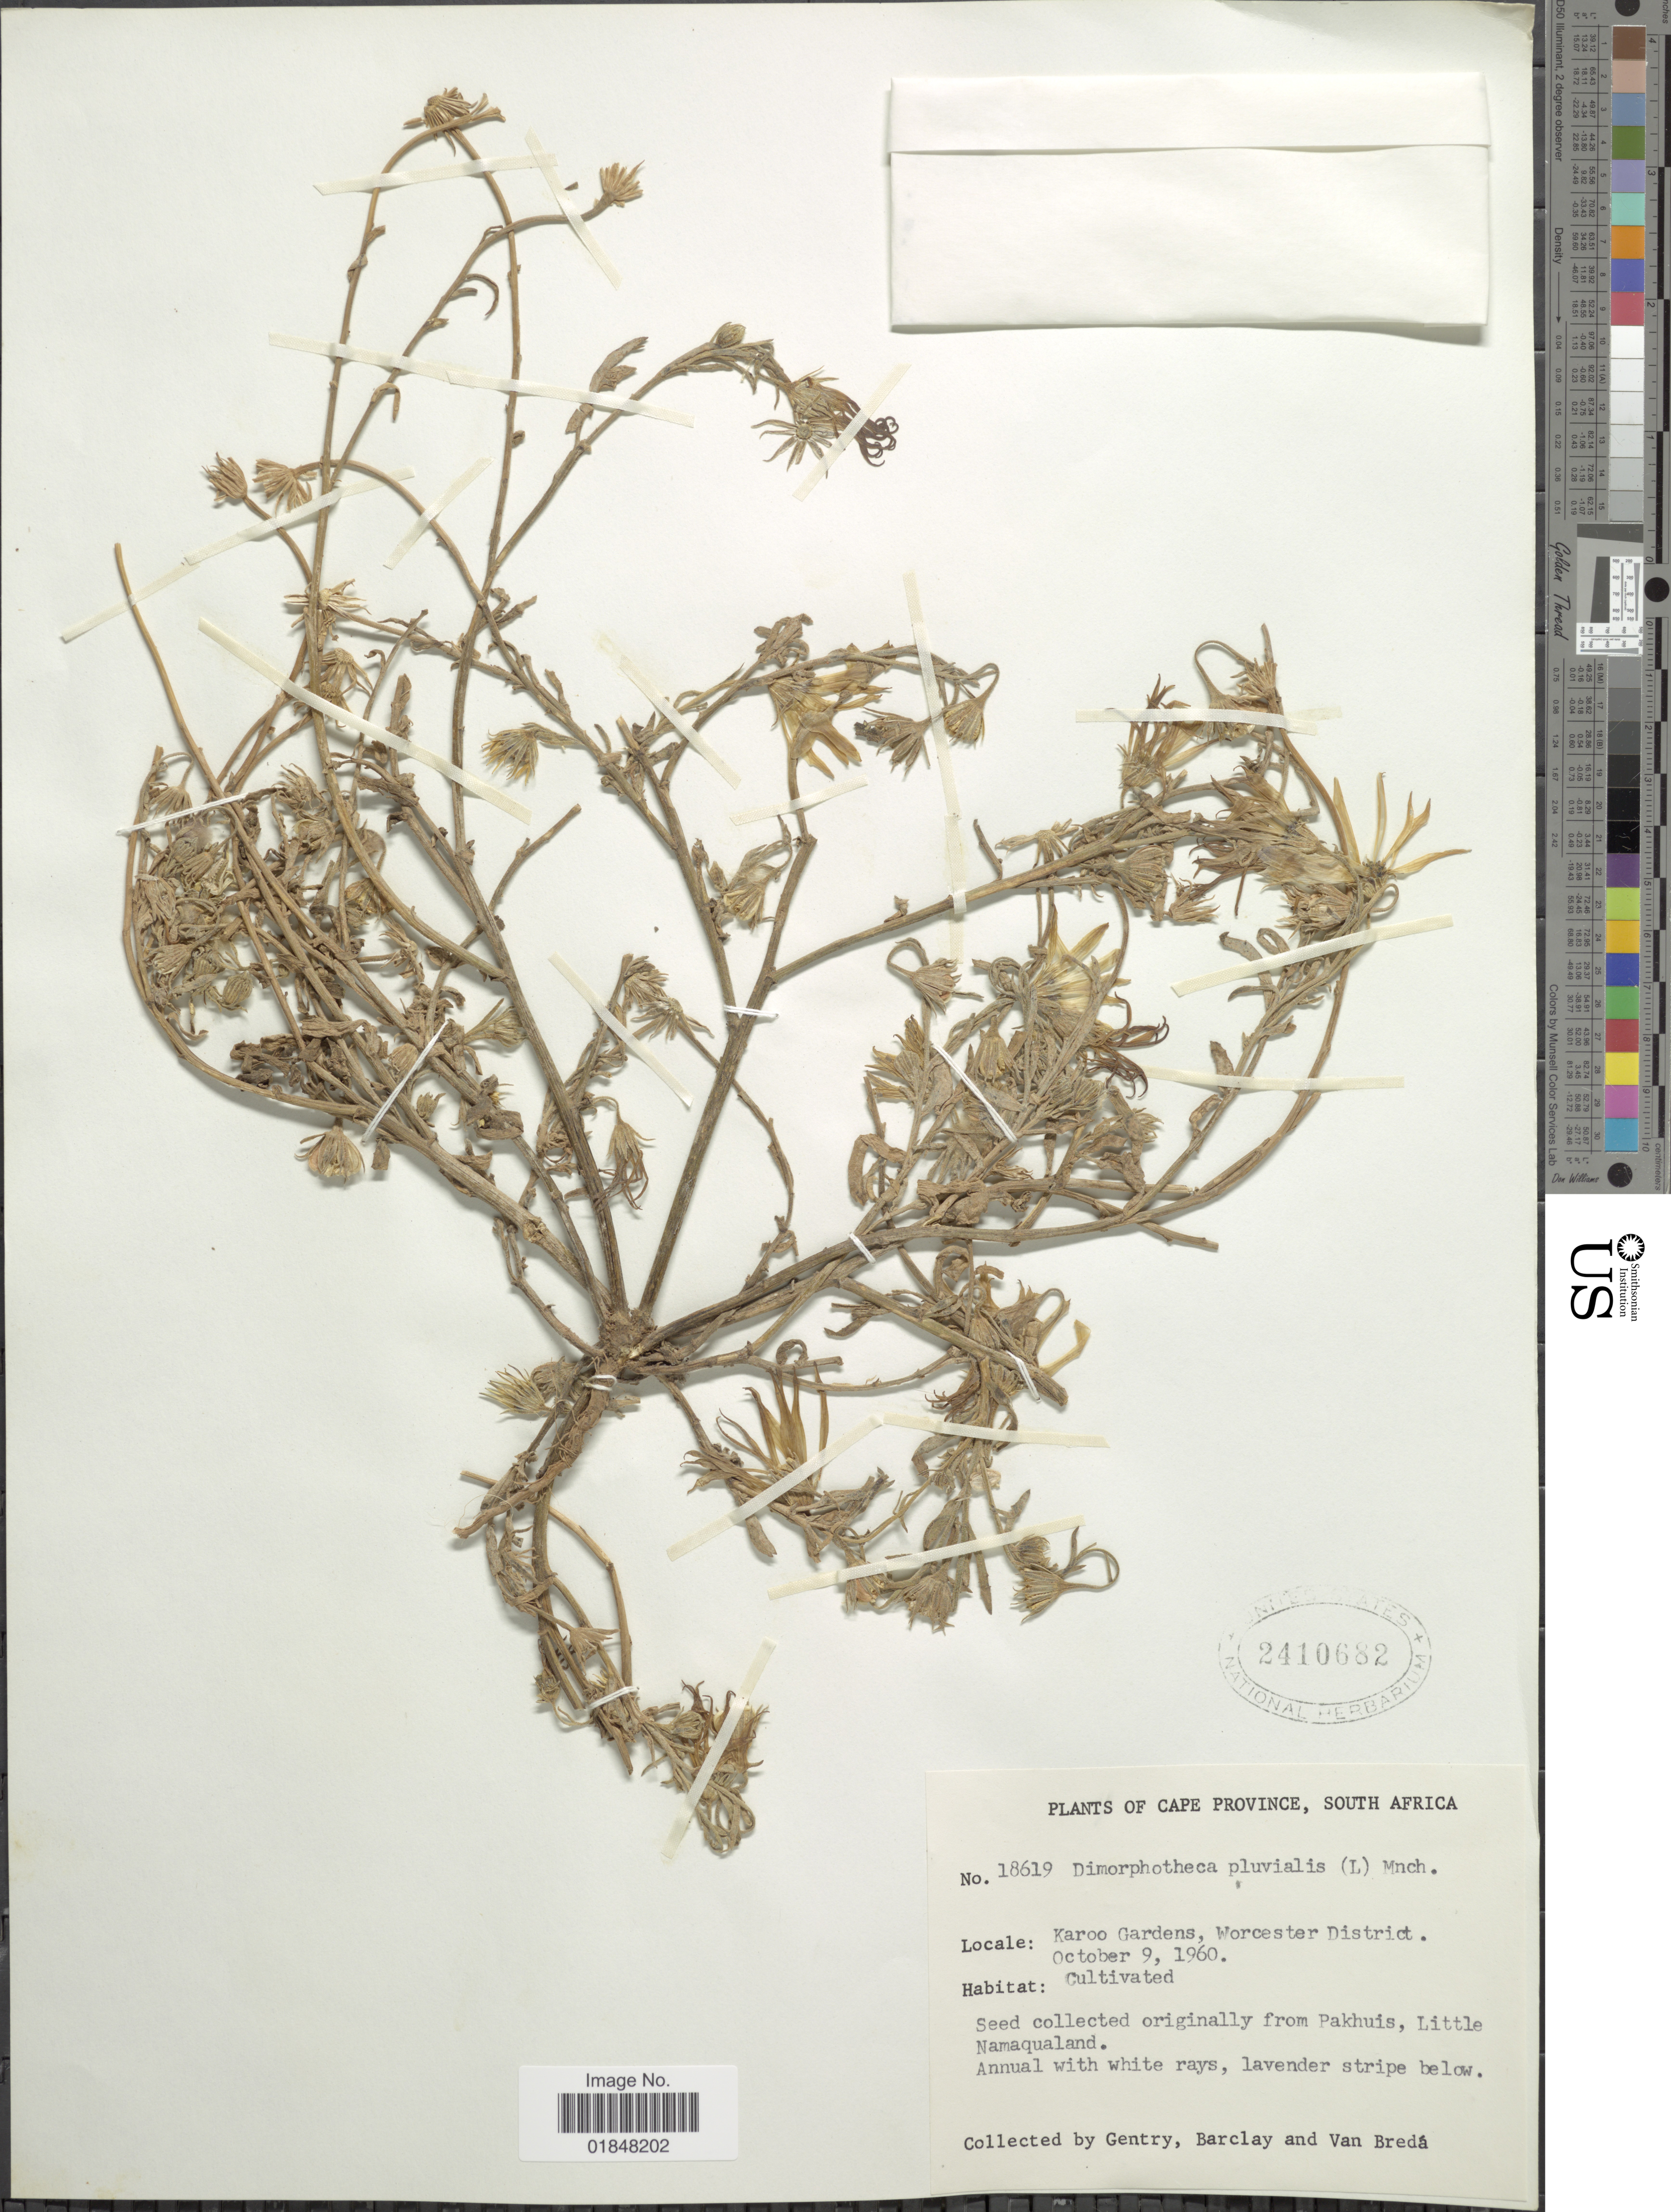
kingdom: Plantae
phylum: Tracheophyta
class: Magnoliopsida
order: Asterales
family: Asteraceae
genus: Dimorphotheca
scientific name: Dimorphotheca pluvialis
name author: (L.) Moench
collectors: Gentry, --, -- Barclay & P. Van Breda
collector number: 18619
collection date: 1960-10-09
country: South Africa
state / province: Western Cape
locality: Karoo Gardens, Worcester District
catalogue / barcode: US 2410682